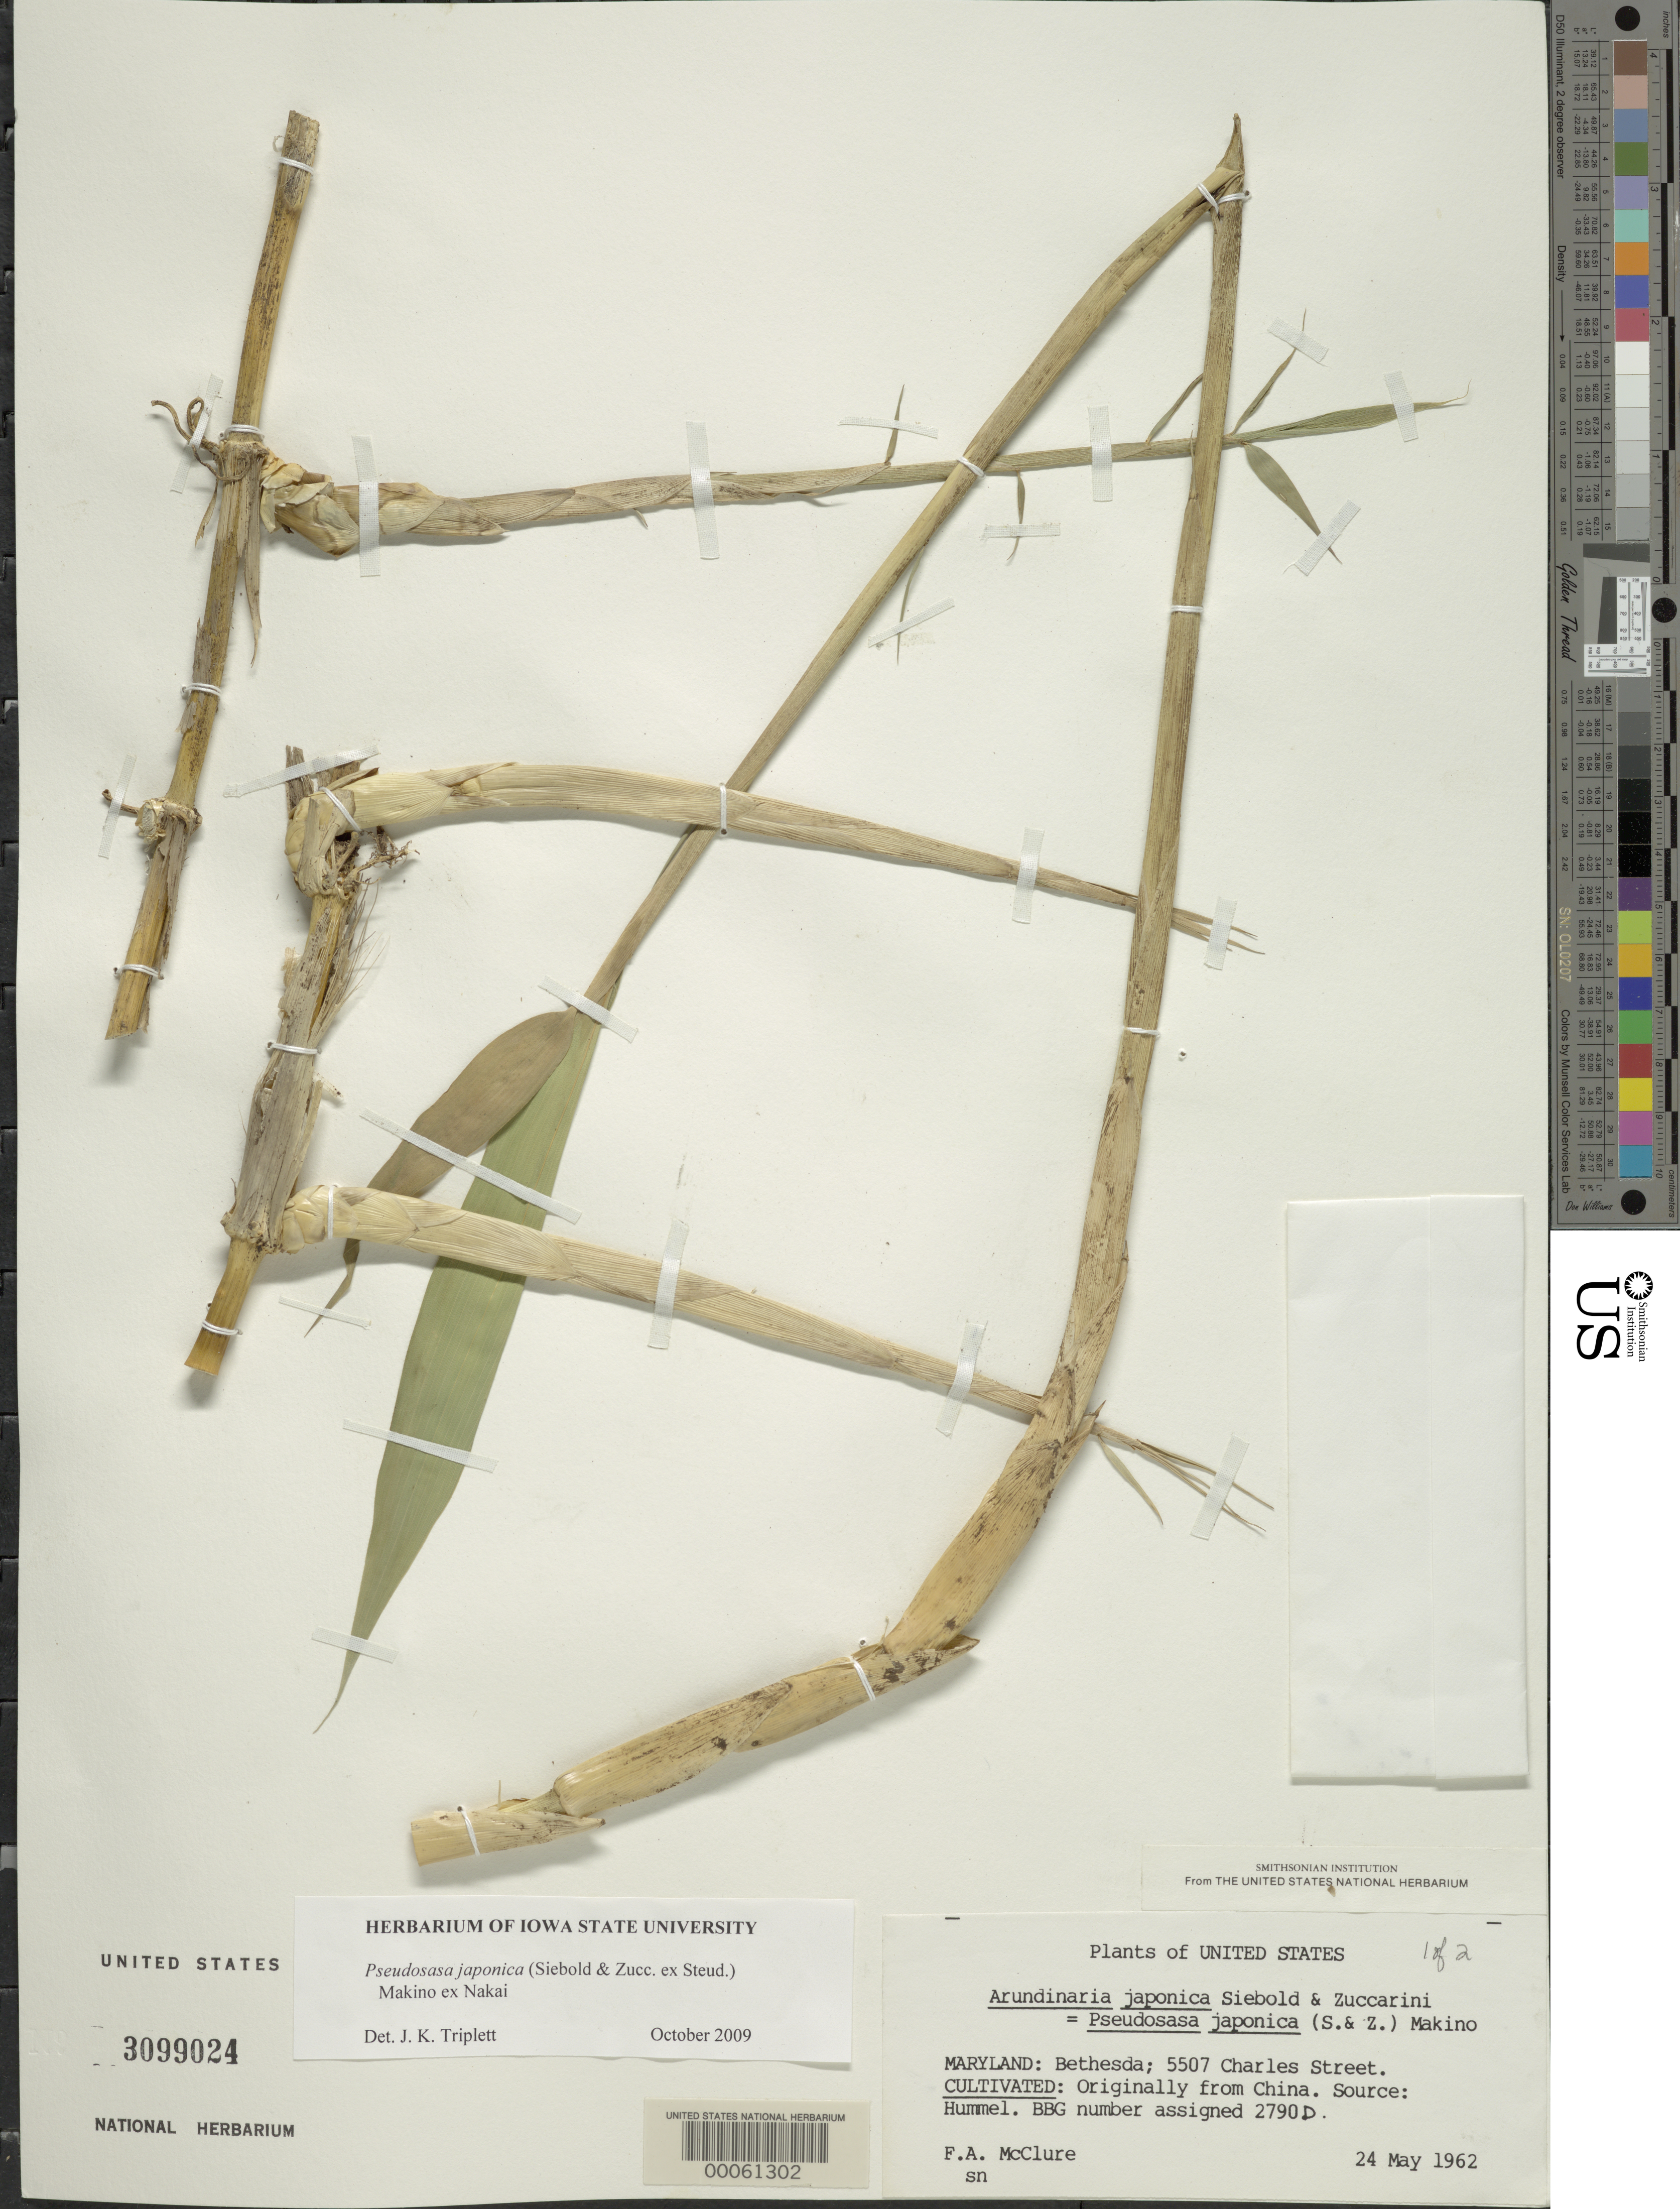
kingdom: Plantae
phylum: Tracheophyta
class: Liliopsida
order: Poales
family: Poaceae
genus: Pseudosasa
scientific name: Pseudosasa japonica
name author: (Siebold & Zucc. ex Steud.) Makino ex Nakai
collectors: F. A. McClure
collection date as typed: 24 May 1962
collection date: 1962-05-24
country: United States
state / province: Maryland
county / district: Montgomery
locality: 5507 Charles Street, Bethesda (McClure's Garden)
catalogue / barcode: US 3099024